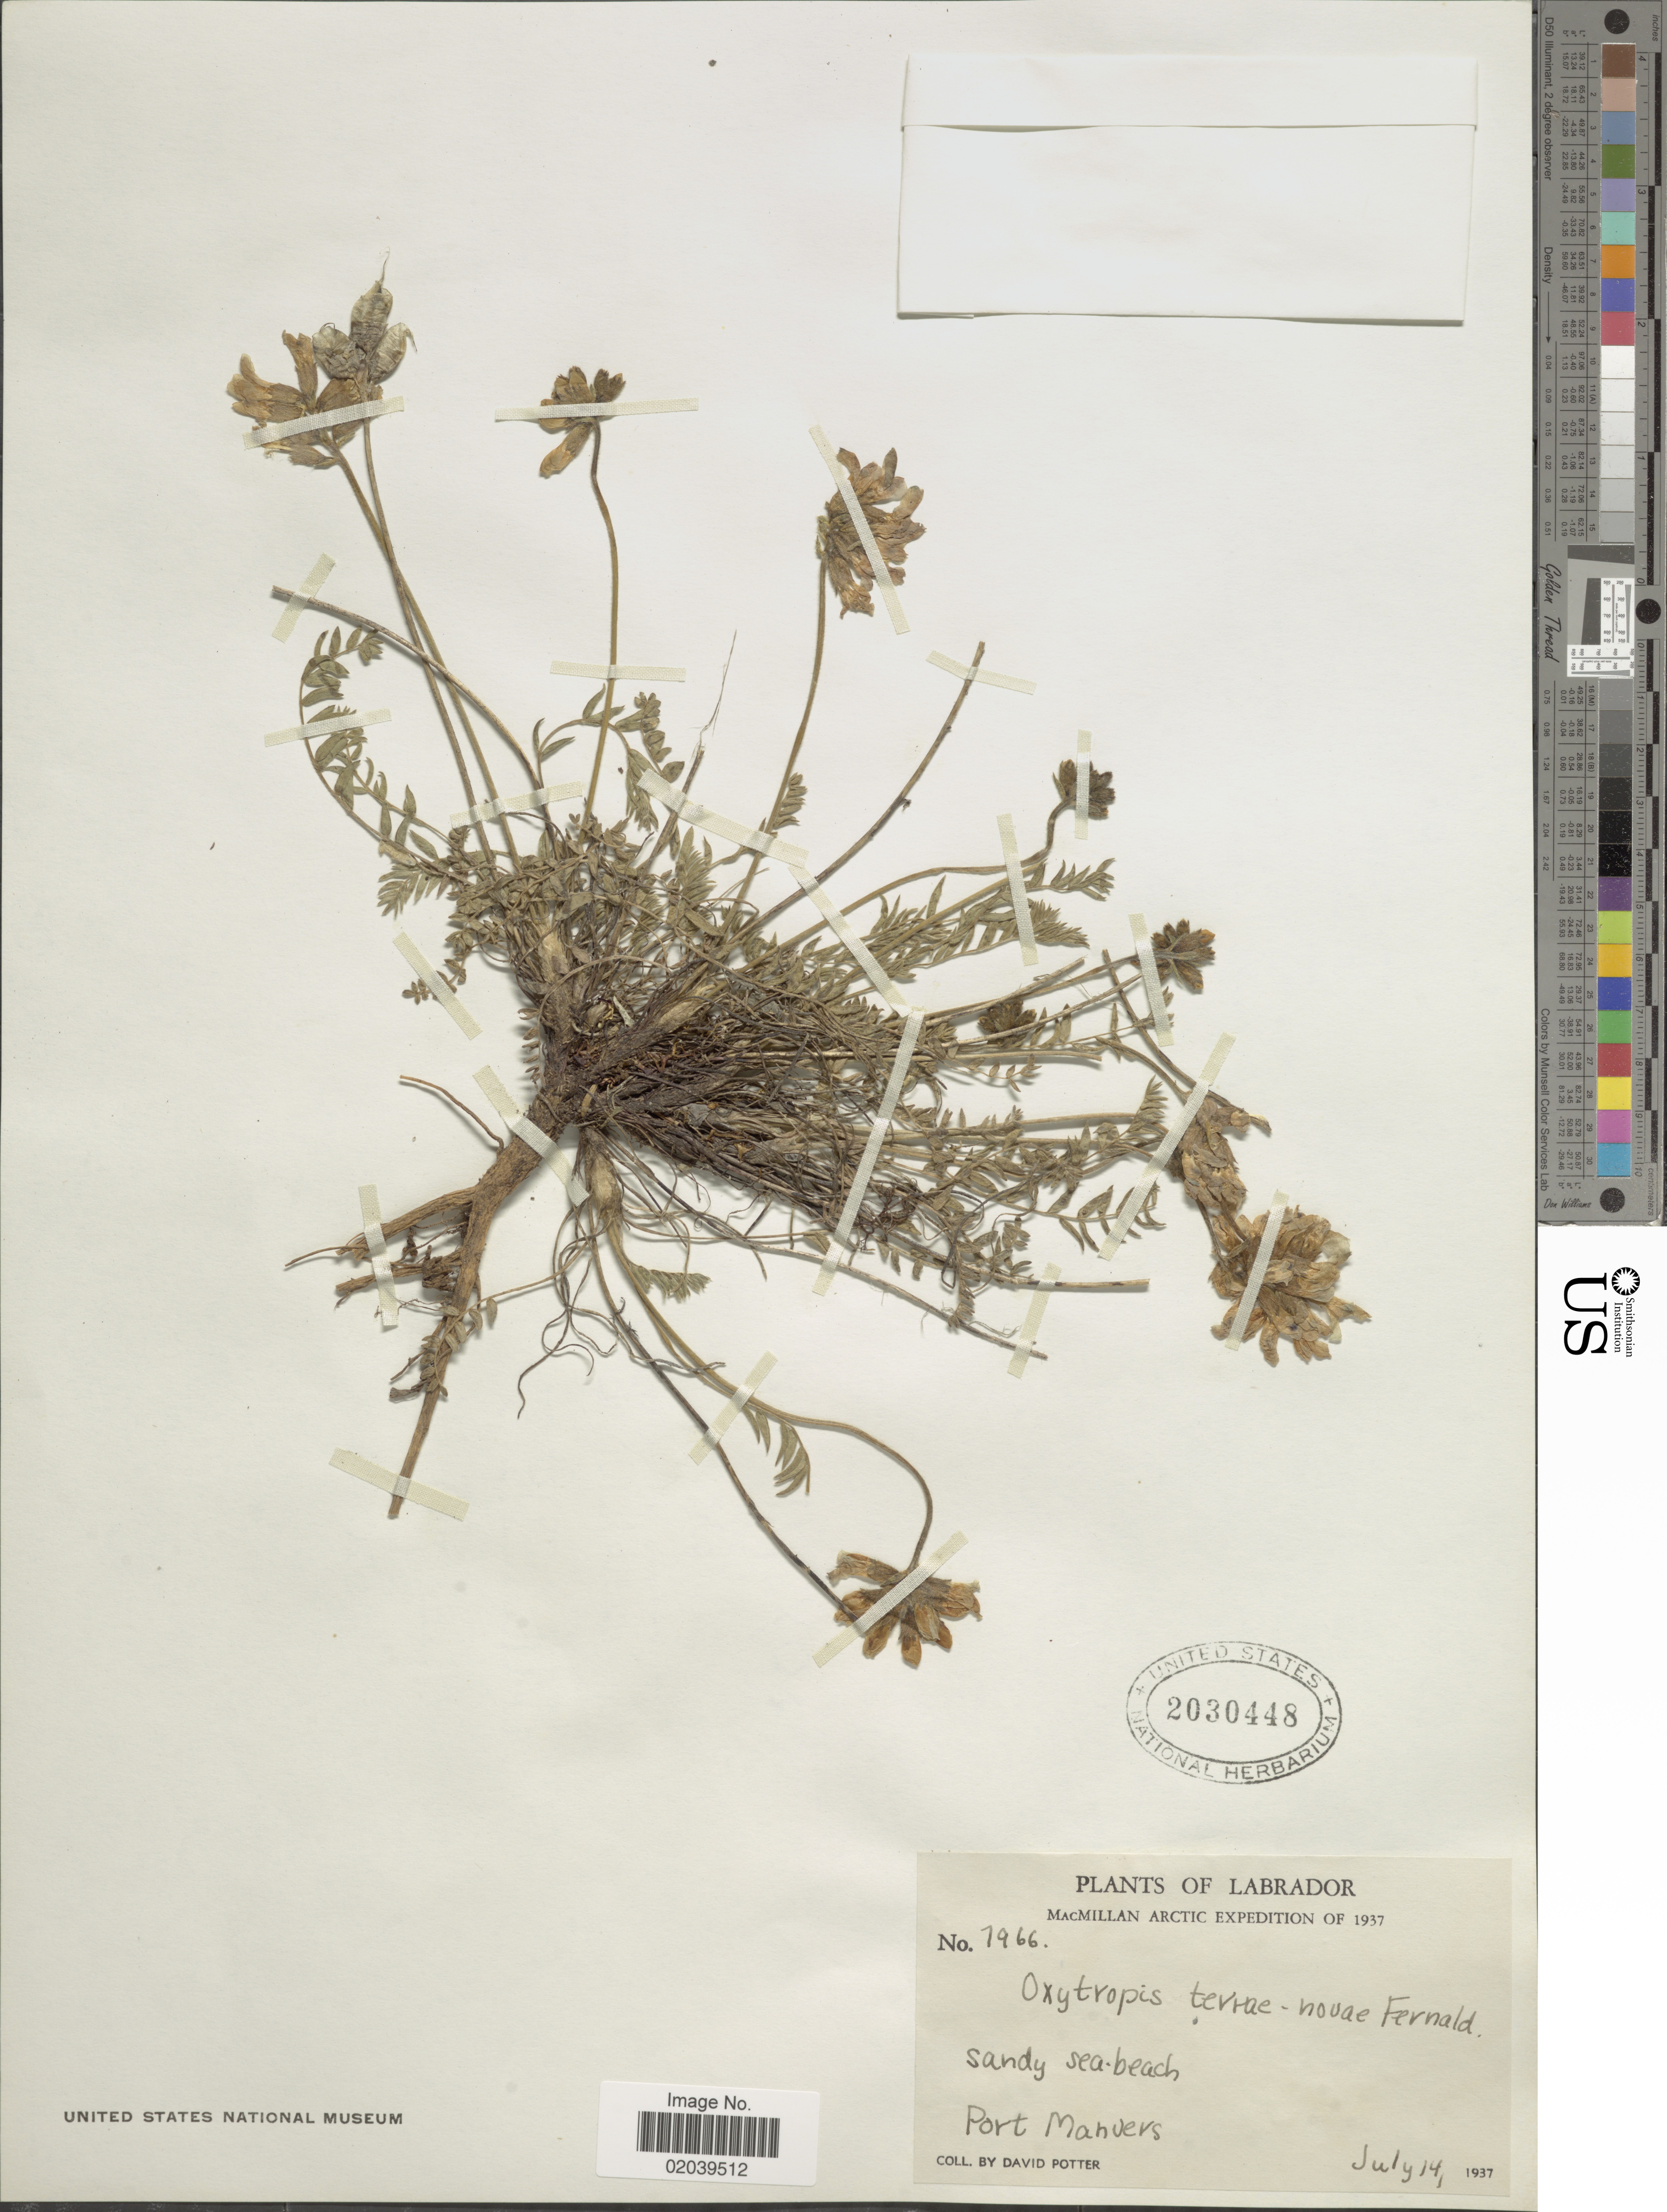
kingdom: Plantae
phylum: Tracheophyta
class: Magnoliopsida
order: Fabales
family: Fabaceae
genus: Oxytropis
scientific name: Oxytropis campestris var. terrae-novae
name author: (Fernald) Barneby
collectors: D. Potter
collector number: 7966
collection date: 1937-07-14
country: Canada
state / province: Newfoundland and Labrador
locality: Port Mahvers, Macmillan Arctic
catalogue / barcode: US 2030448